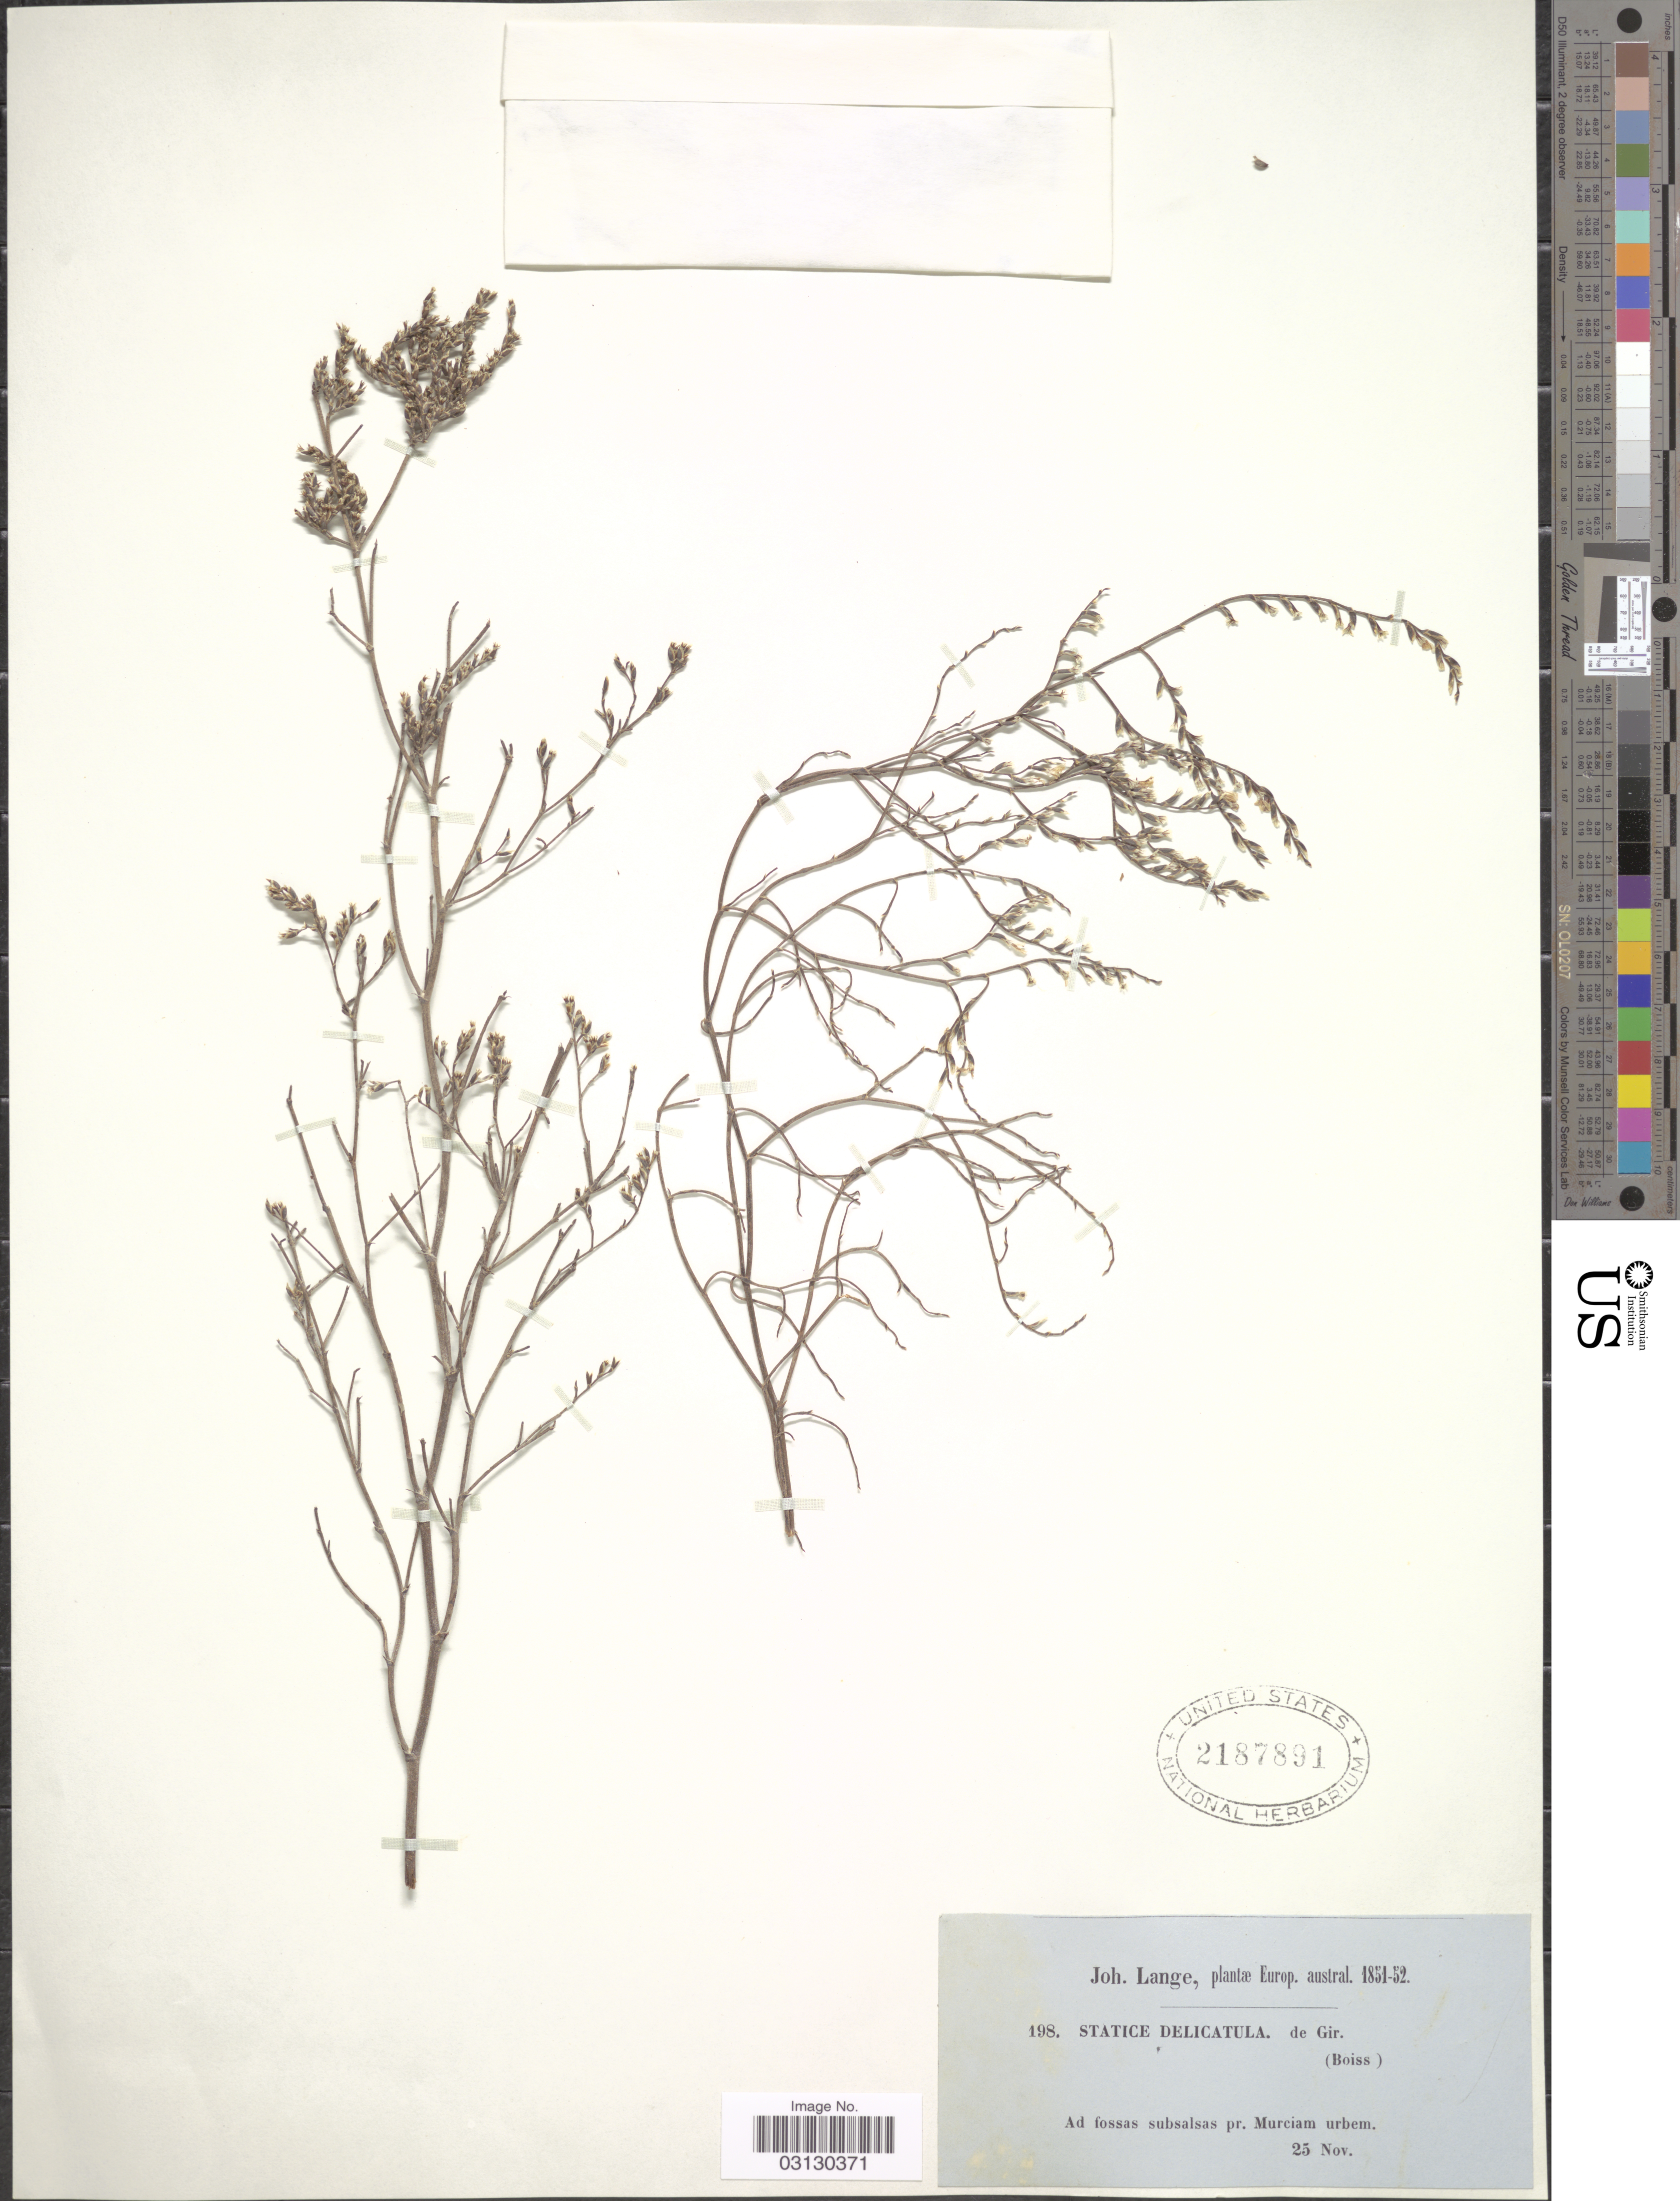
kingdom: Plantae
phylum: Tracheophyta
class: Magnoliopsida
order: Caryophyllales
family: Plumbaginaceae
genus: Limonium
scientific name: Limonium delicatulum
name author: (Girard) Kuntze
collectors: J. M. C. Lange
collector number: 198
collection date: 1851-11-25/1852-11-25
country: Spain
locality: Europ. austral., Ad fossas subsalsas pr. Murciam urbem.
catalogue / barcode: US 2187891